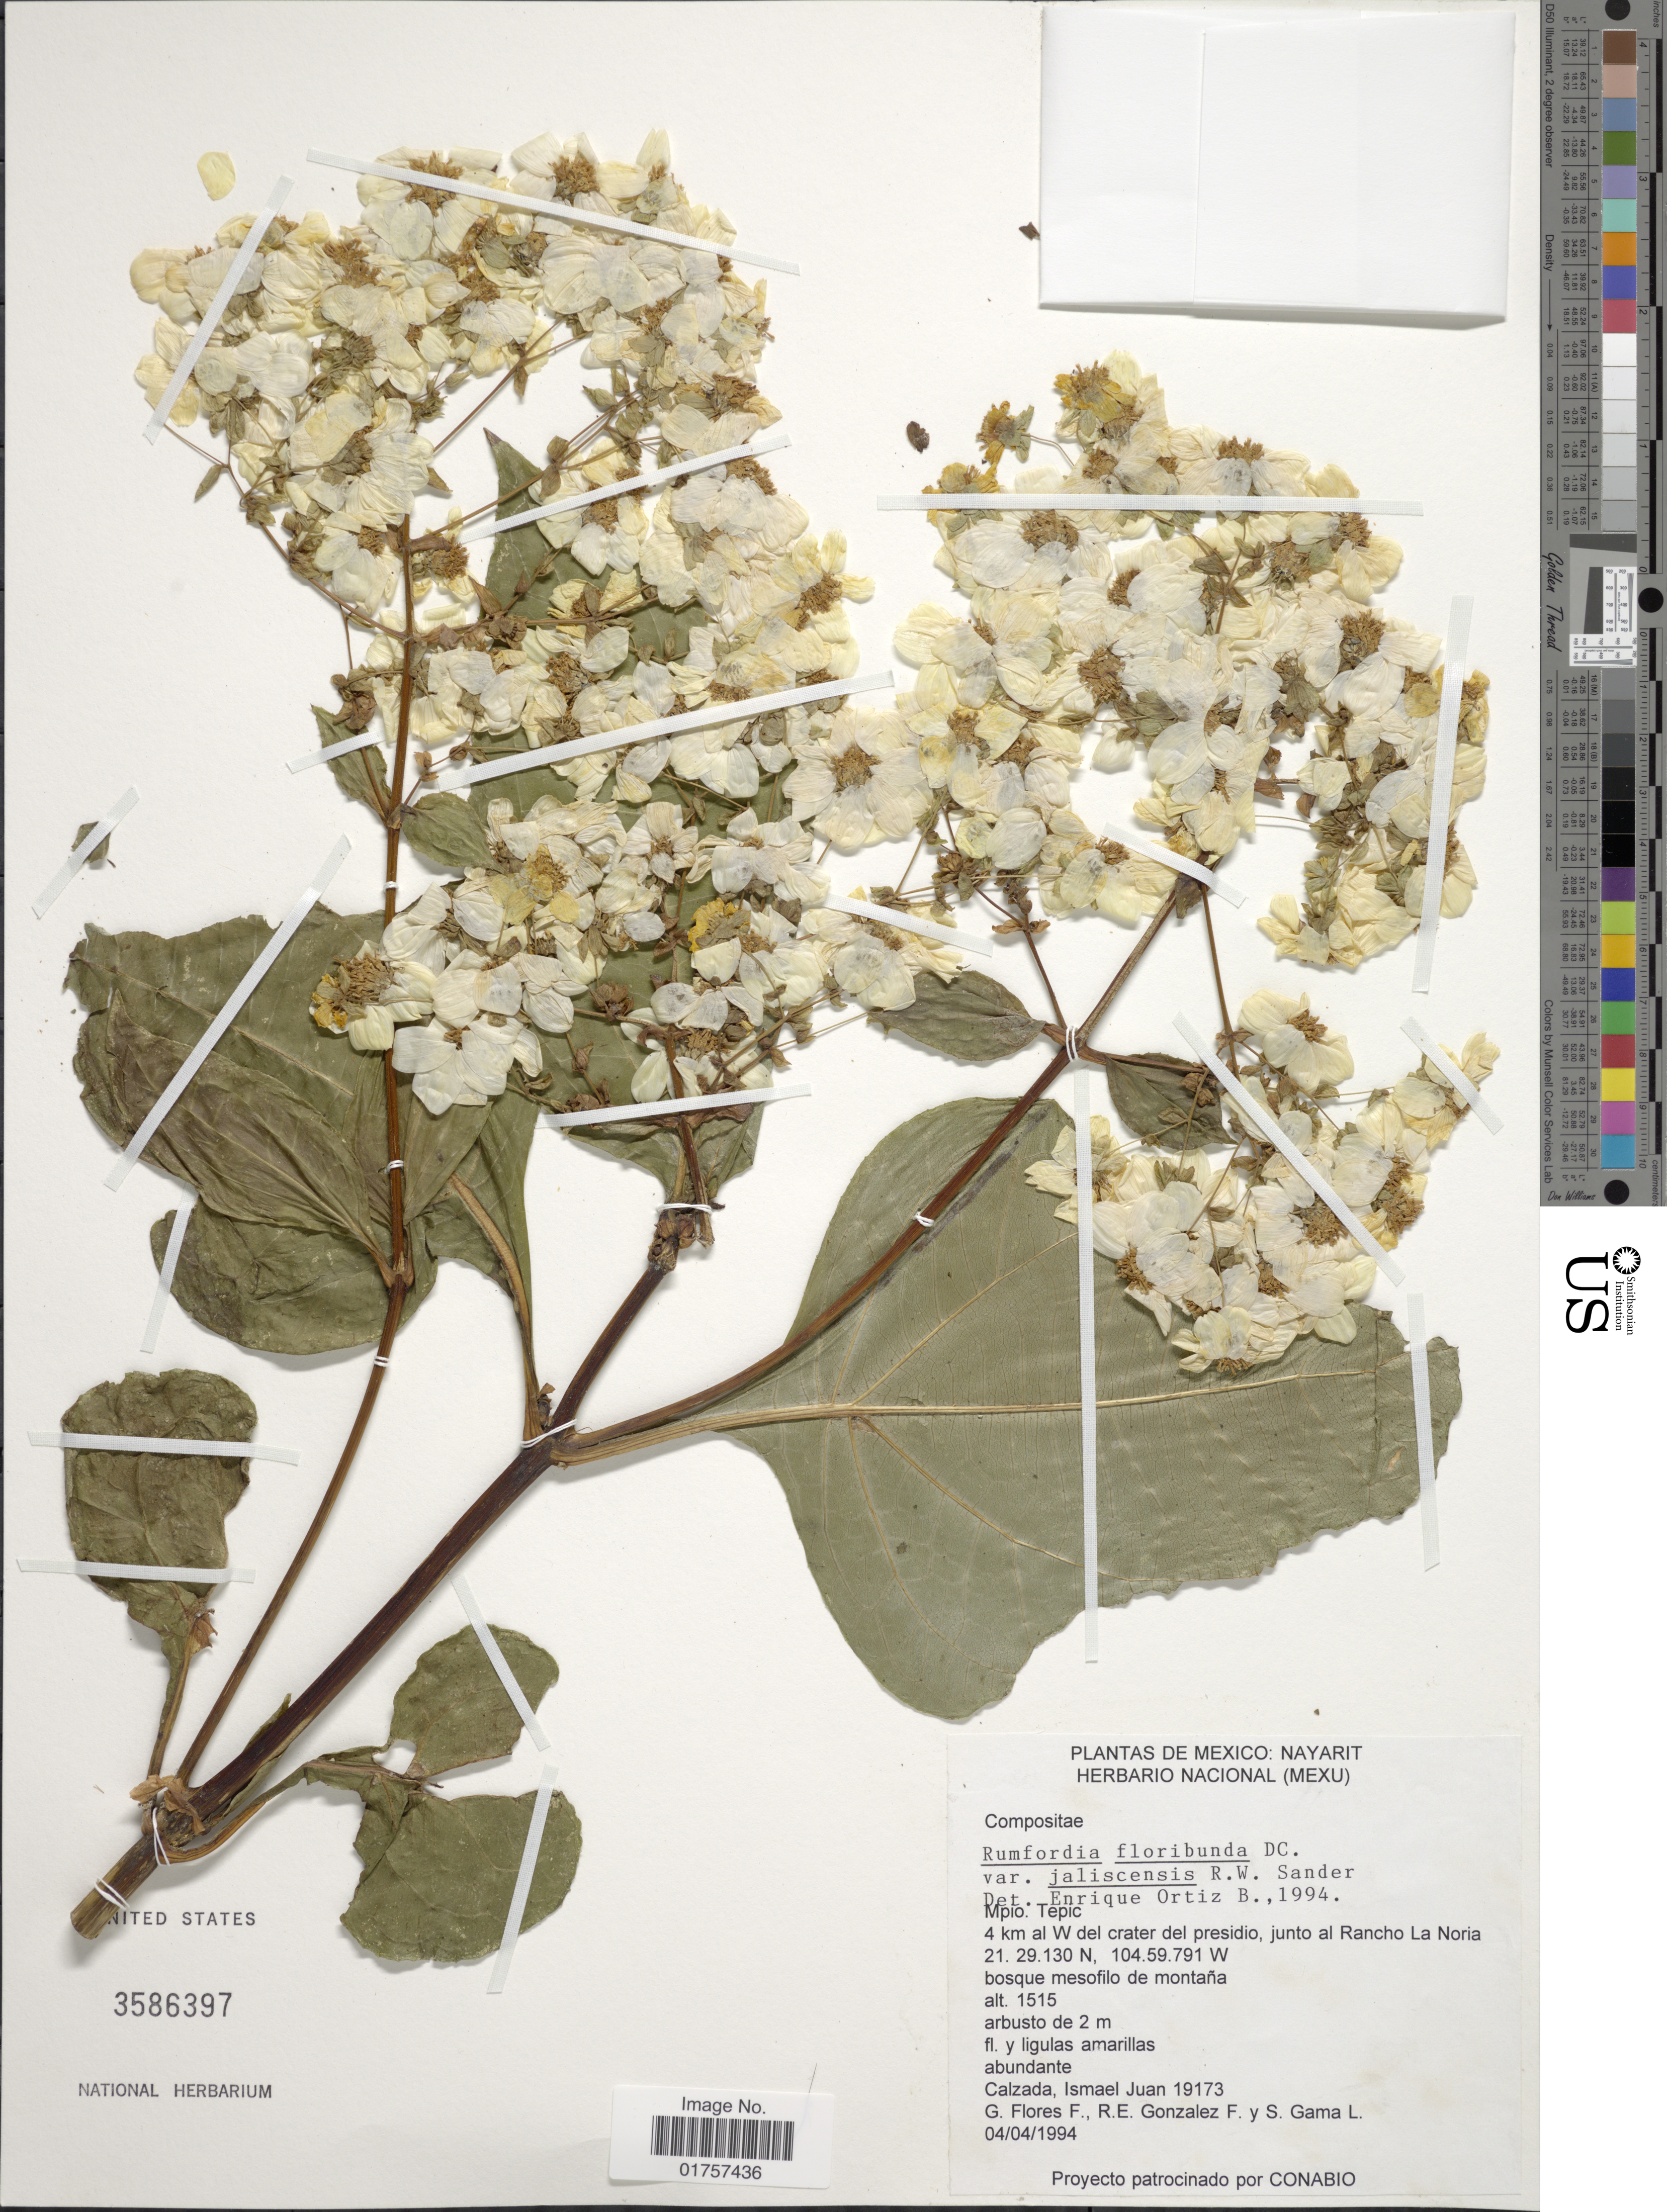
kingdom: Plantae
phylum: Tracheophyta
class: Magnoliopsida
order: Asterales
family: Asteraceae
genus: Rumfordia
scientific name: Rumfordia floribunda var. jaliscensis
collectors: J. Calzada, G. Flores F., R. E. Gonzalez F. & S. Gama López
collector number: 19173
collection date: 1994-04-04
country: Mexico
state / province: Nayarit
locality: Mpio. Tepic. . 4 km al W del crater del presidio, junto al Rancho La Noria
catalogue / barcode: US 3586397